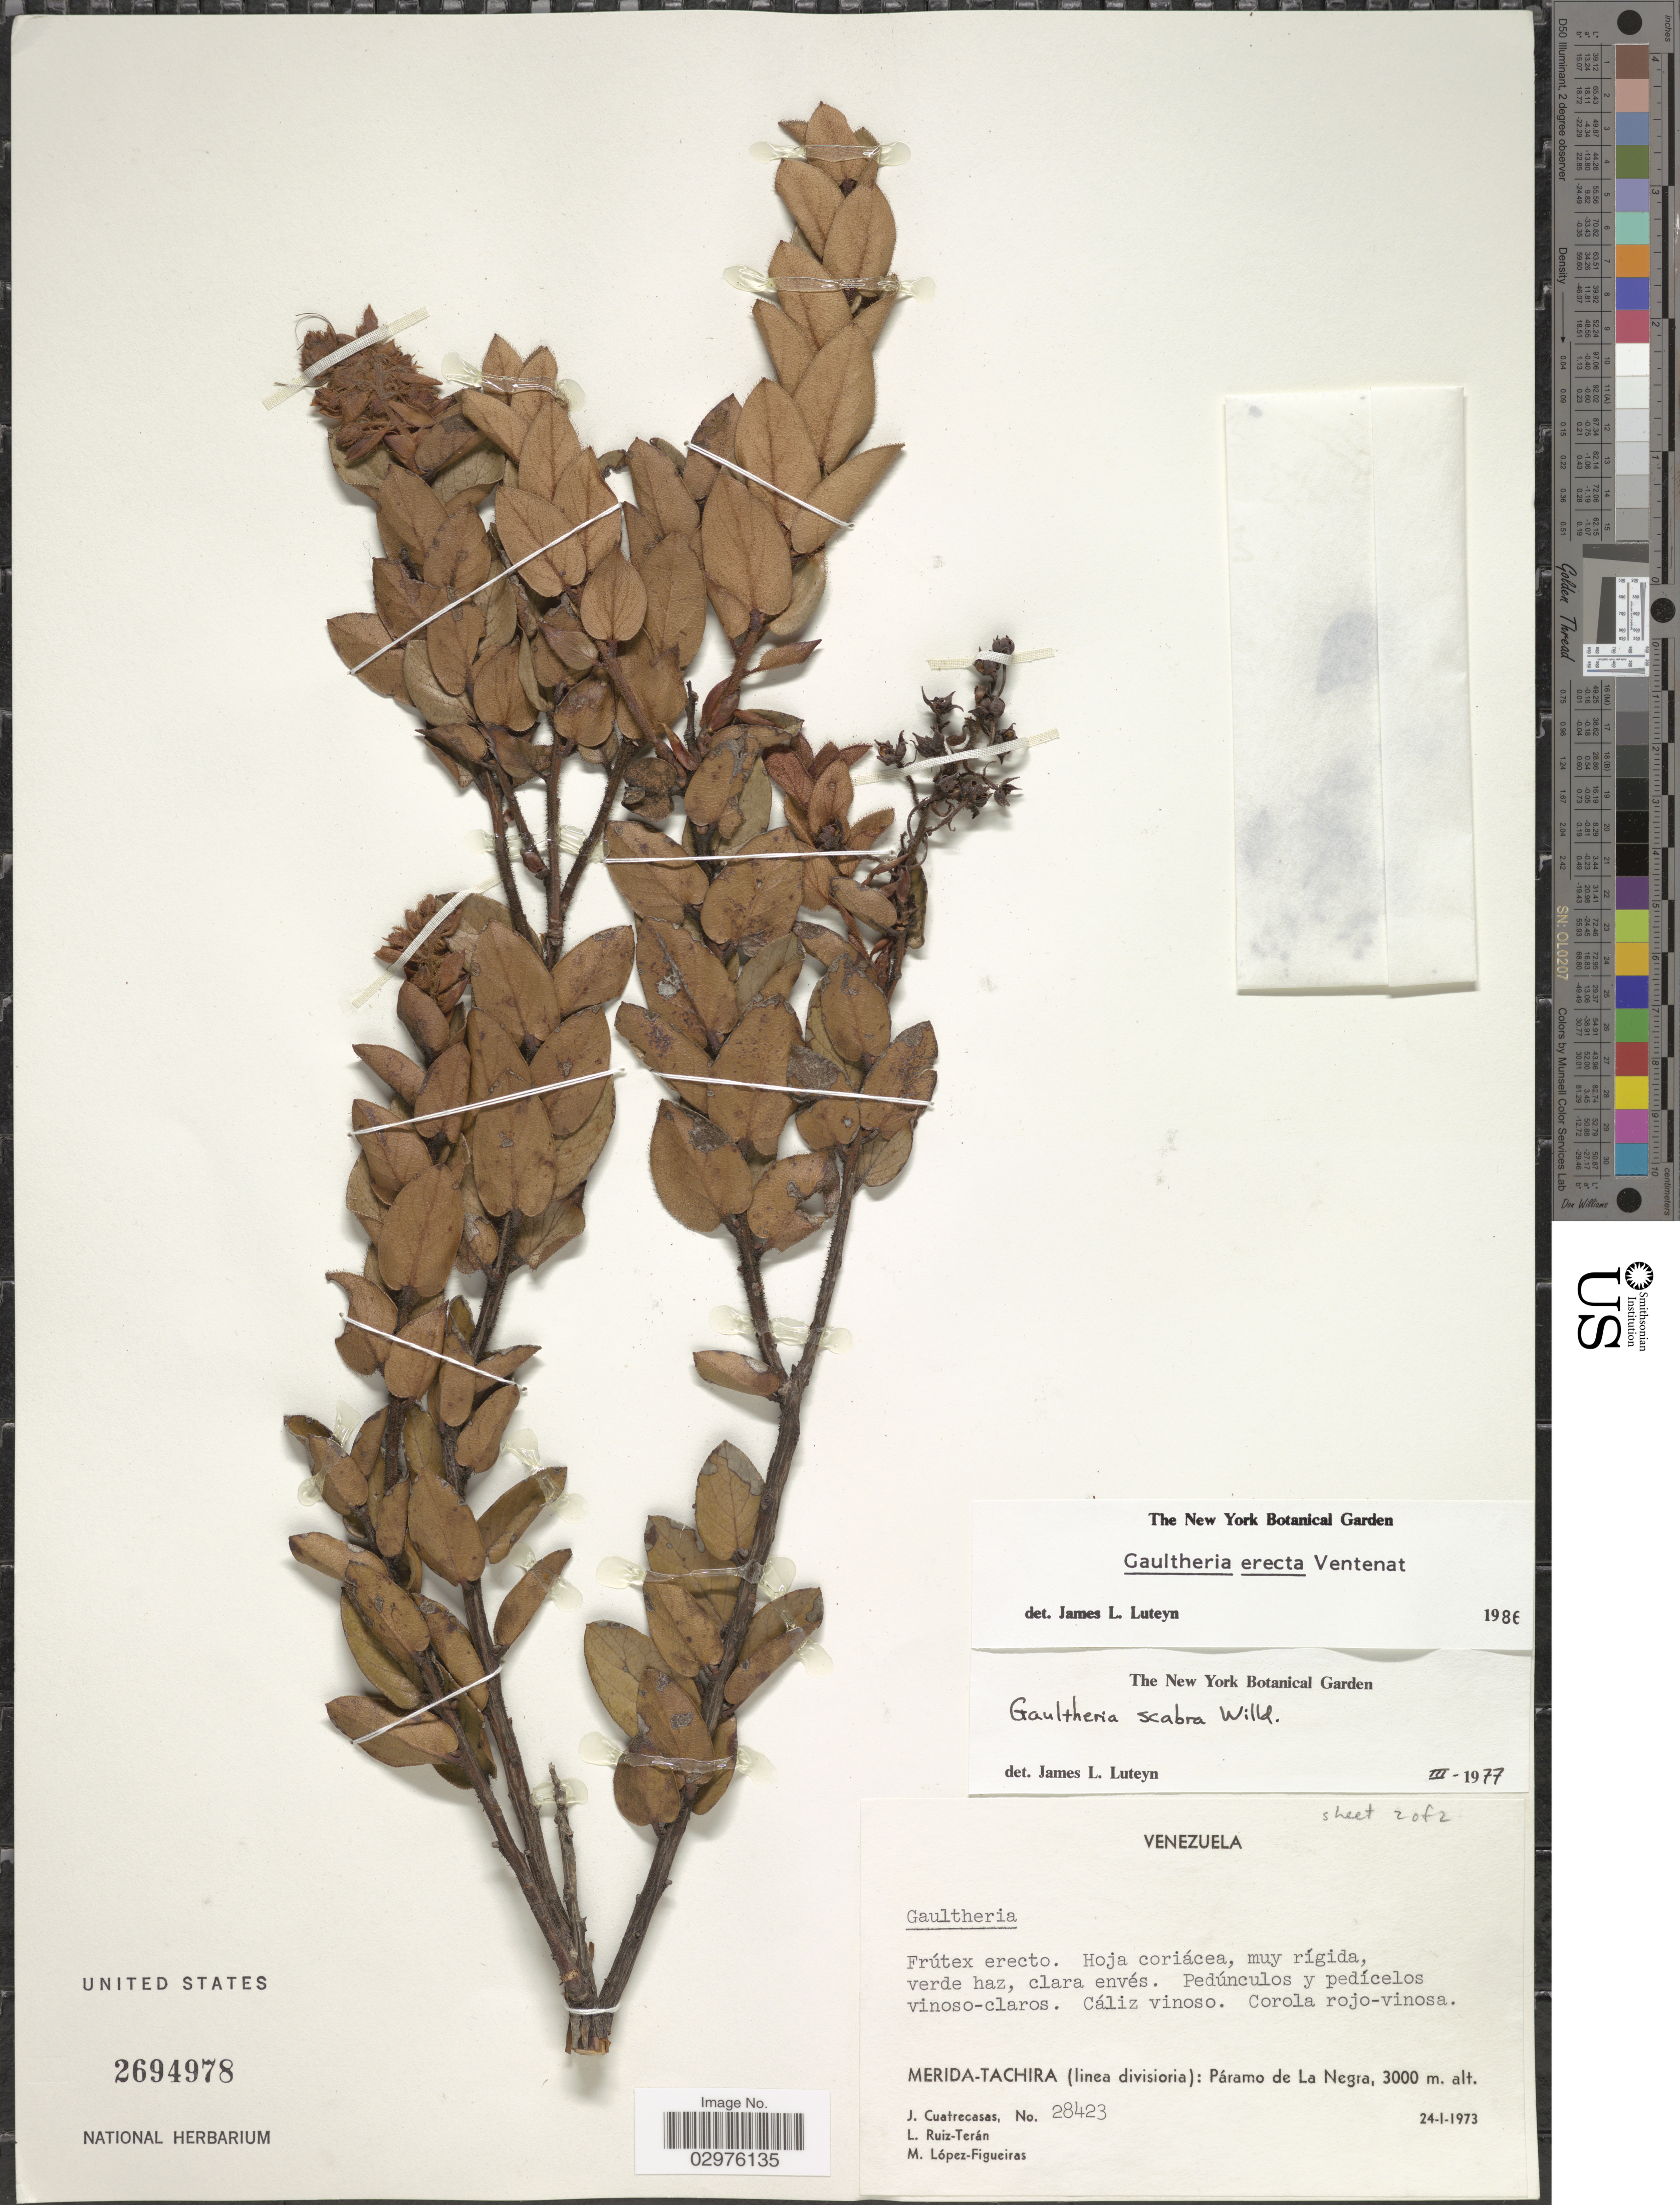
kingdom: Plantae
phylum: Tracheophyta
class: Magnoliopsida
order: Ericales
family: Ericaceae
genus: Gaultheria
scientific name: Gaultheria erecta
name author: Vent.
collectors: J. Cuatrecasas, L. E. Ruíz-Terán & M. López Figueiras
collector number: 28423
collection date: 1973-01-24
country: Venezuela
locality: Merida-Tachira (linea divisioria): Páramo de La Negra.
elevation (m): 3000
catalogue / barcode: US 2694978